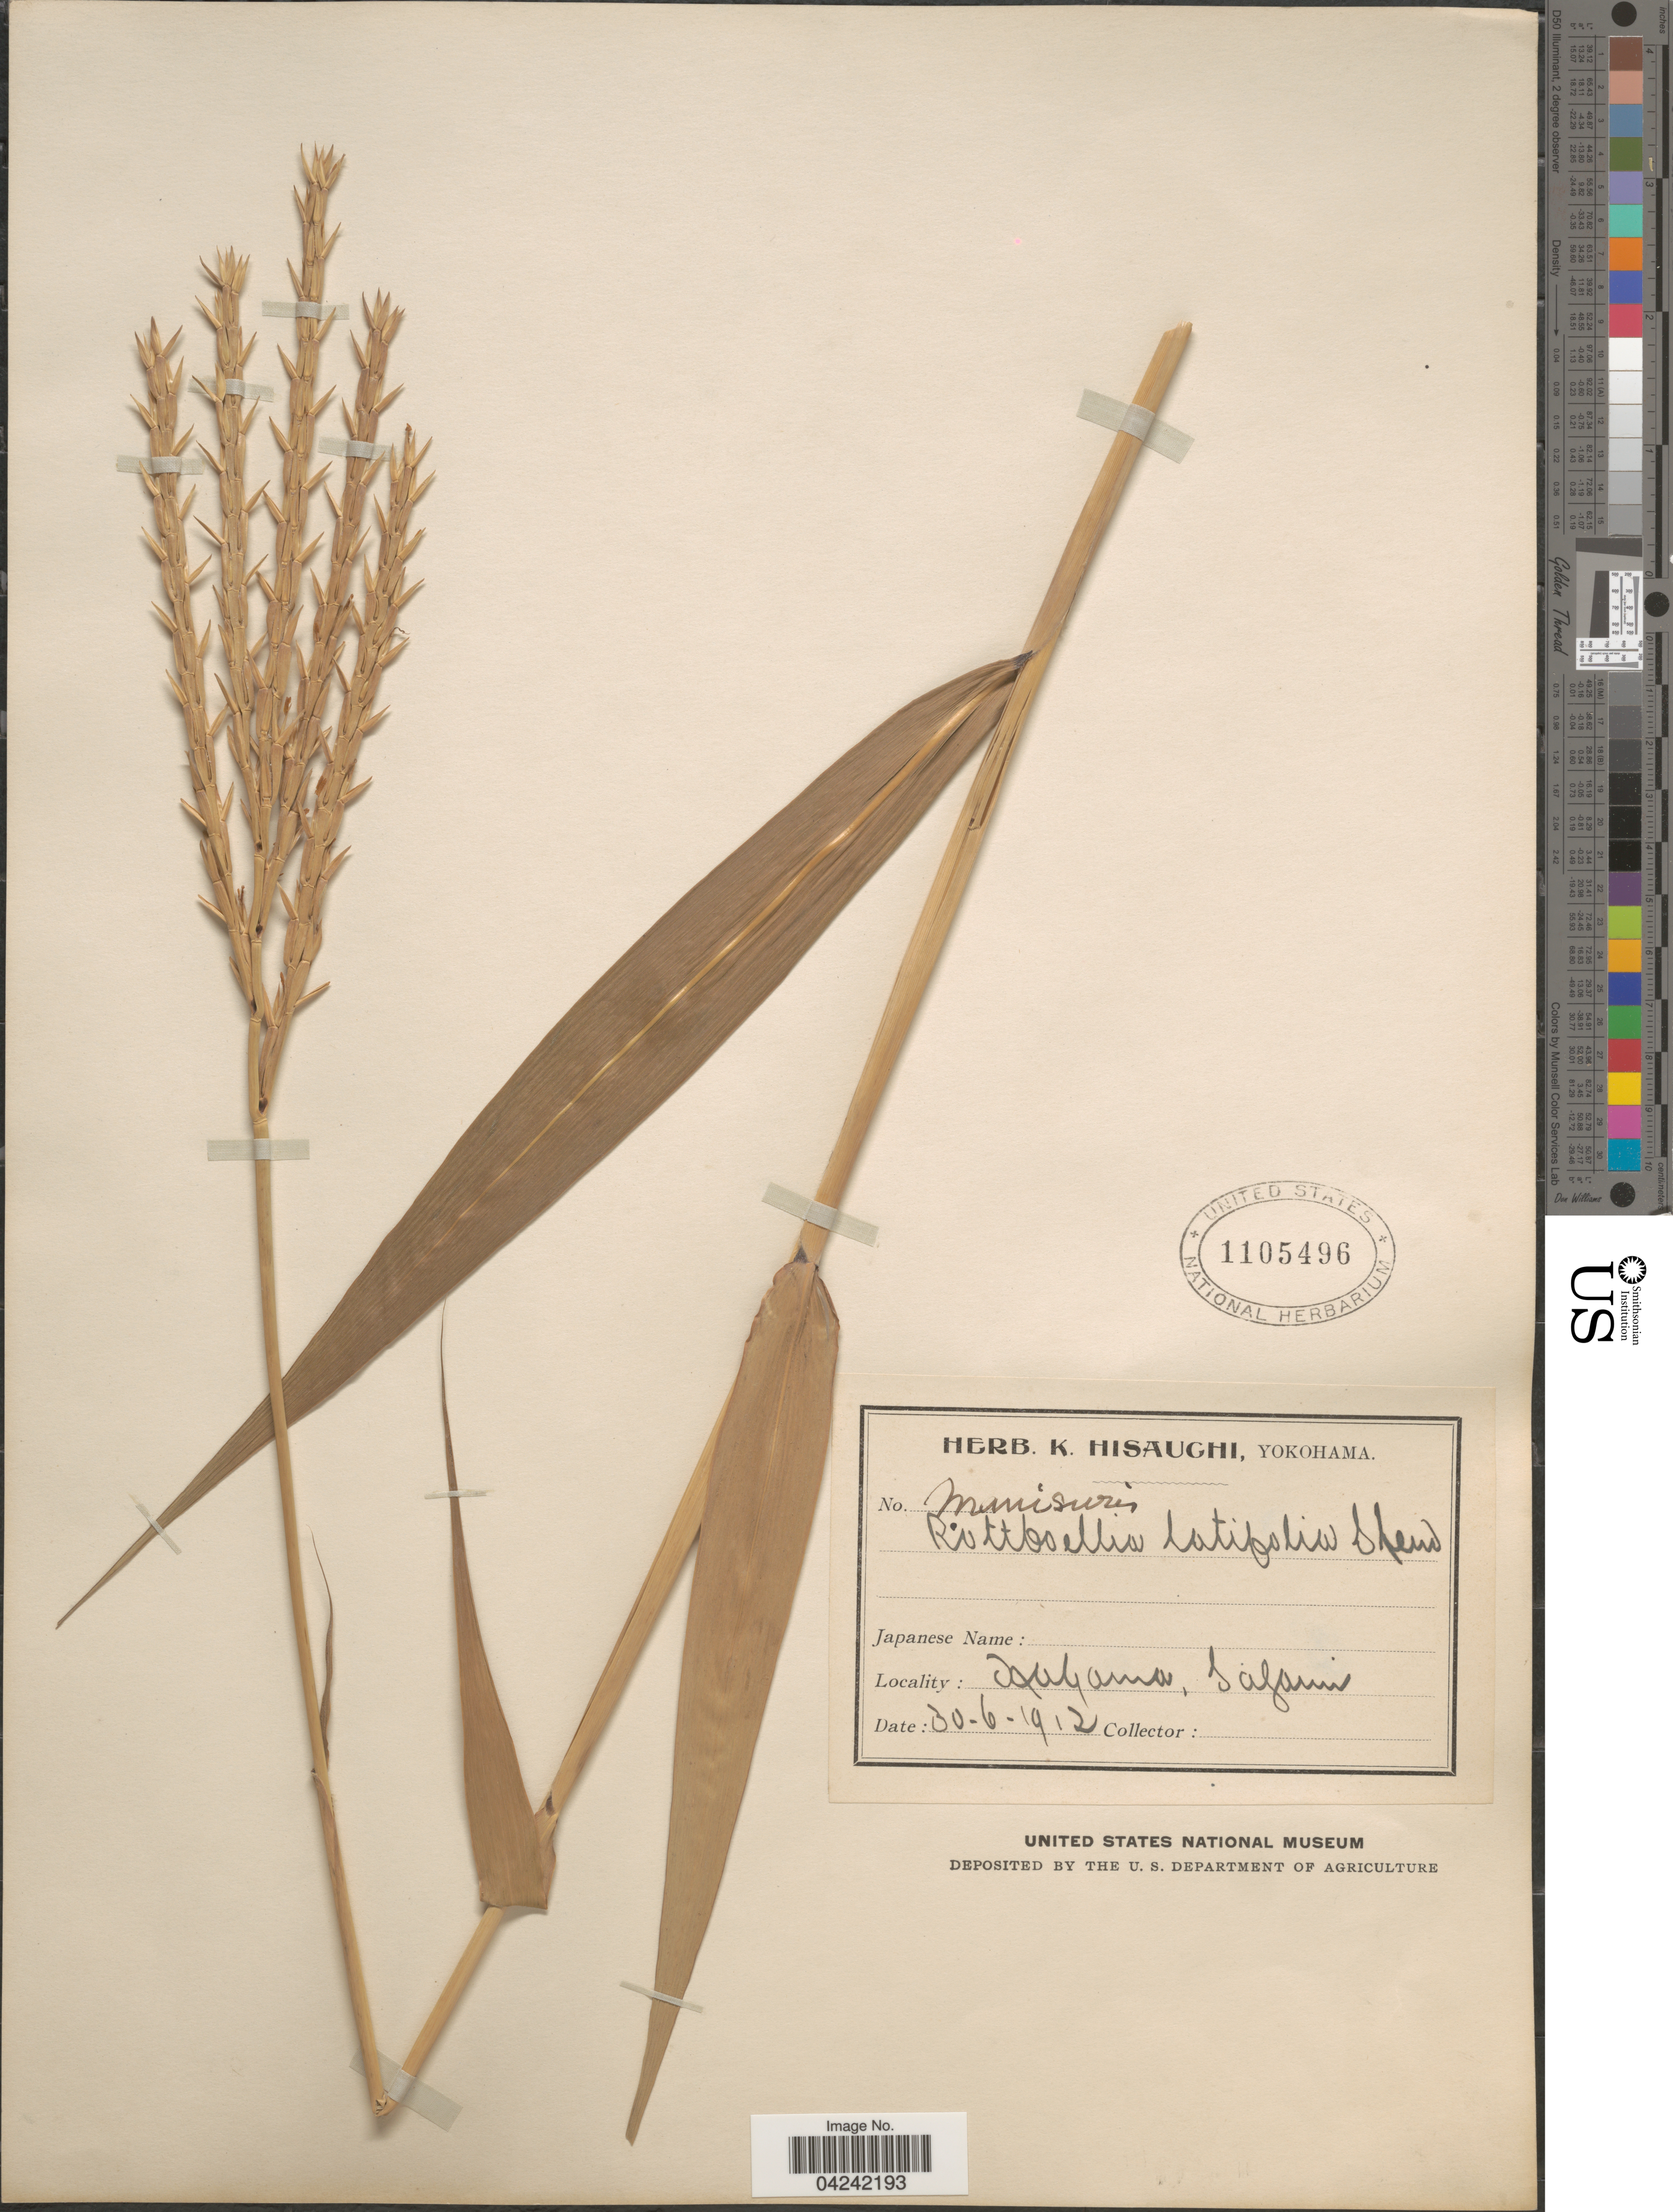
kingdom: Plantae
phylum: Tracheophyta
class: Liliopsida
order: Poales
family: Poaceae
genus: Phacelurus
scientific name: Phacelurus latifolius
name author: (Steud.) Ohwi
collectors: Ex herb. K. Hisauchi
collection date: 1912-06-30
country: Japan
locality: Isagama, sagam. [interpreted]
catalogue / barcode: US 1105496